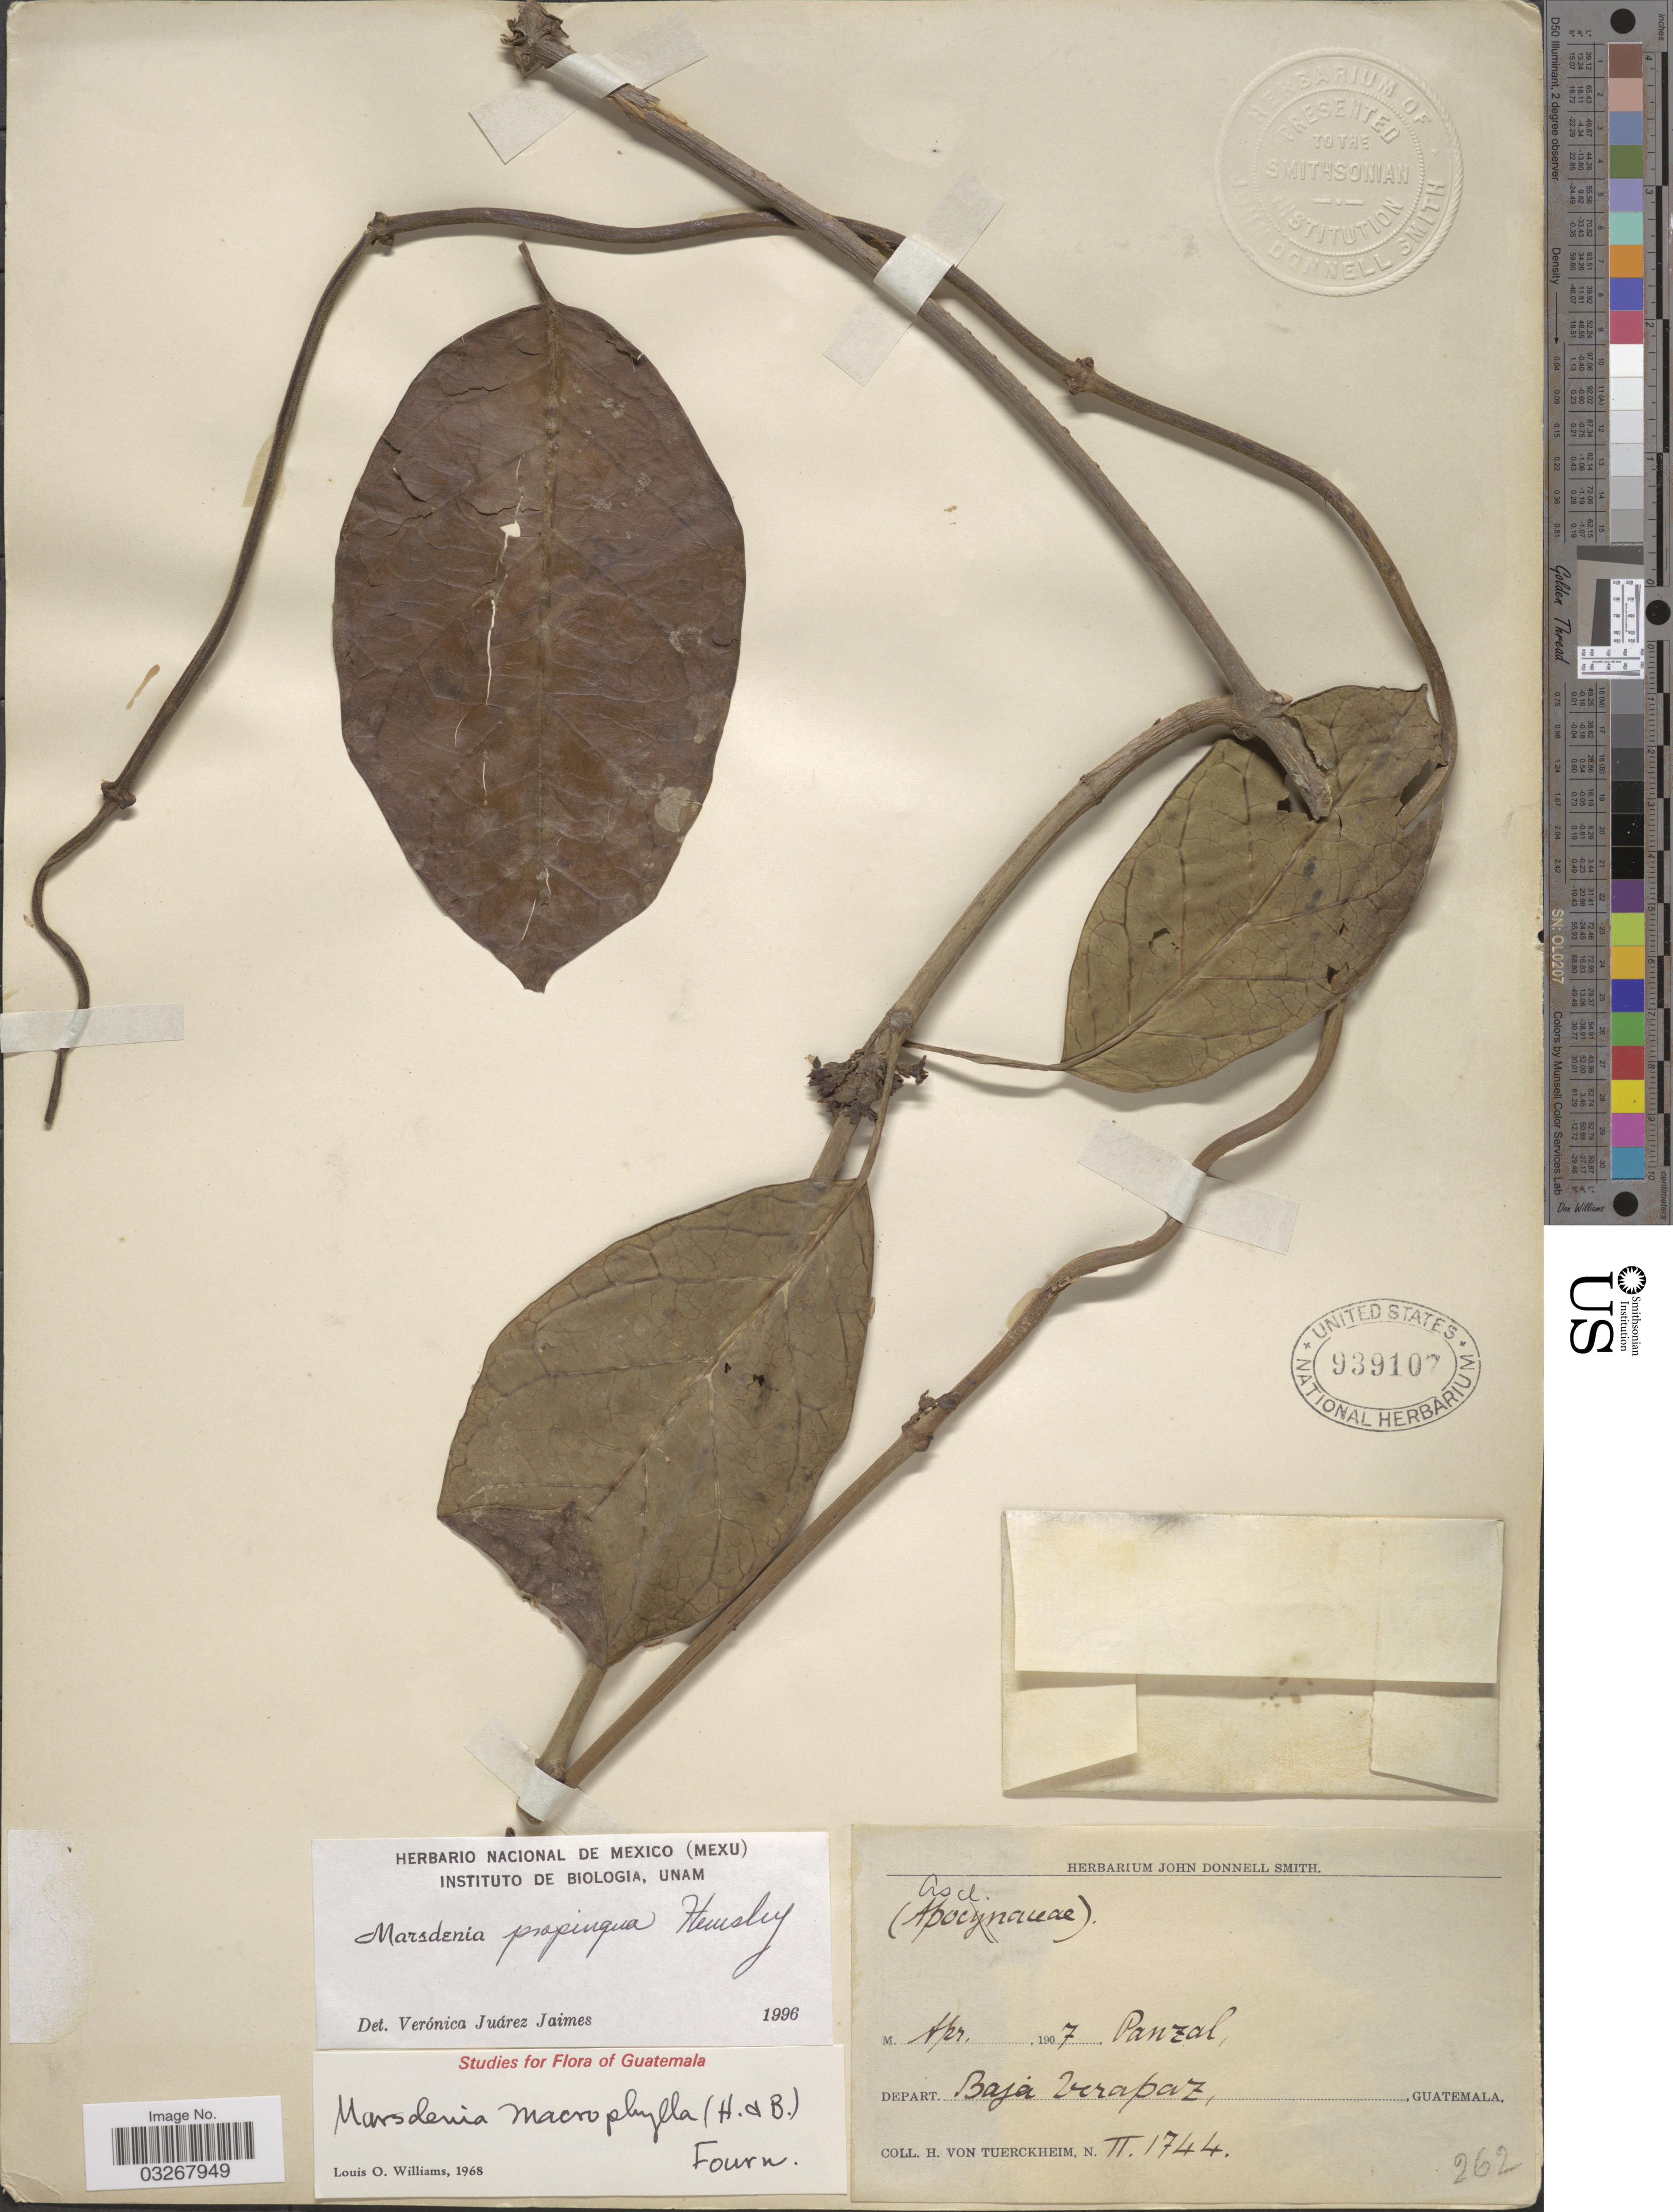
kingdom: Plantae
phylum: Tracheophyta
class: Magnoliopsida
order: Gentianales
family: Apocynaceae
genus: Marsdenia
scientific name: Marsdenia propinqua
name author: Hemsl.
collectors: H. von Türckheim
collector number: II1744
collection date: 1907-04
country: Guatemala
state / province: Baja Verapaz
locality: Panzal. Depart. Baja Verapaz.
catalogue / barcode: US 939107